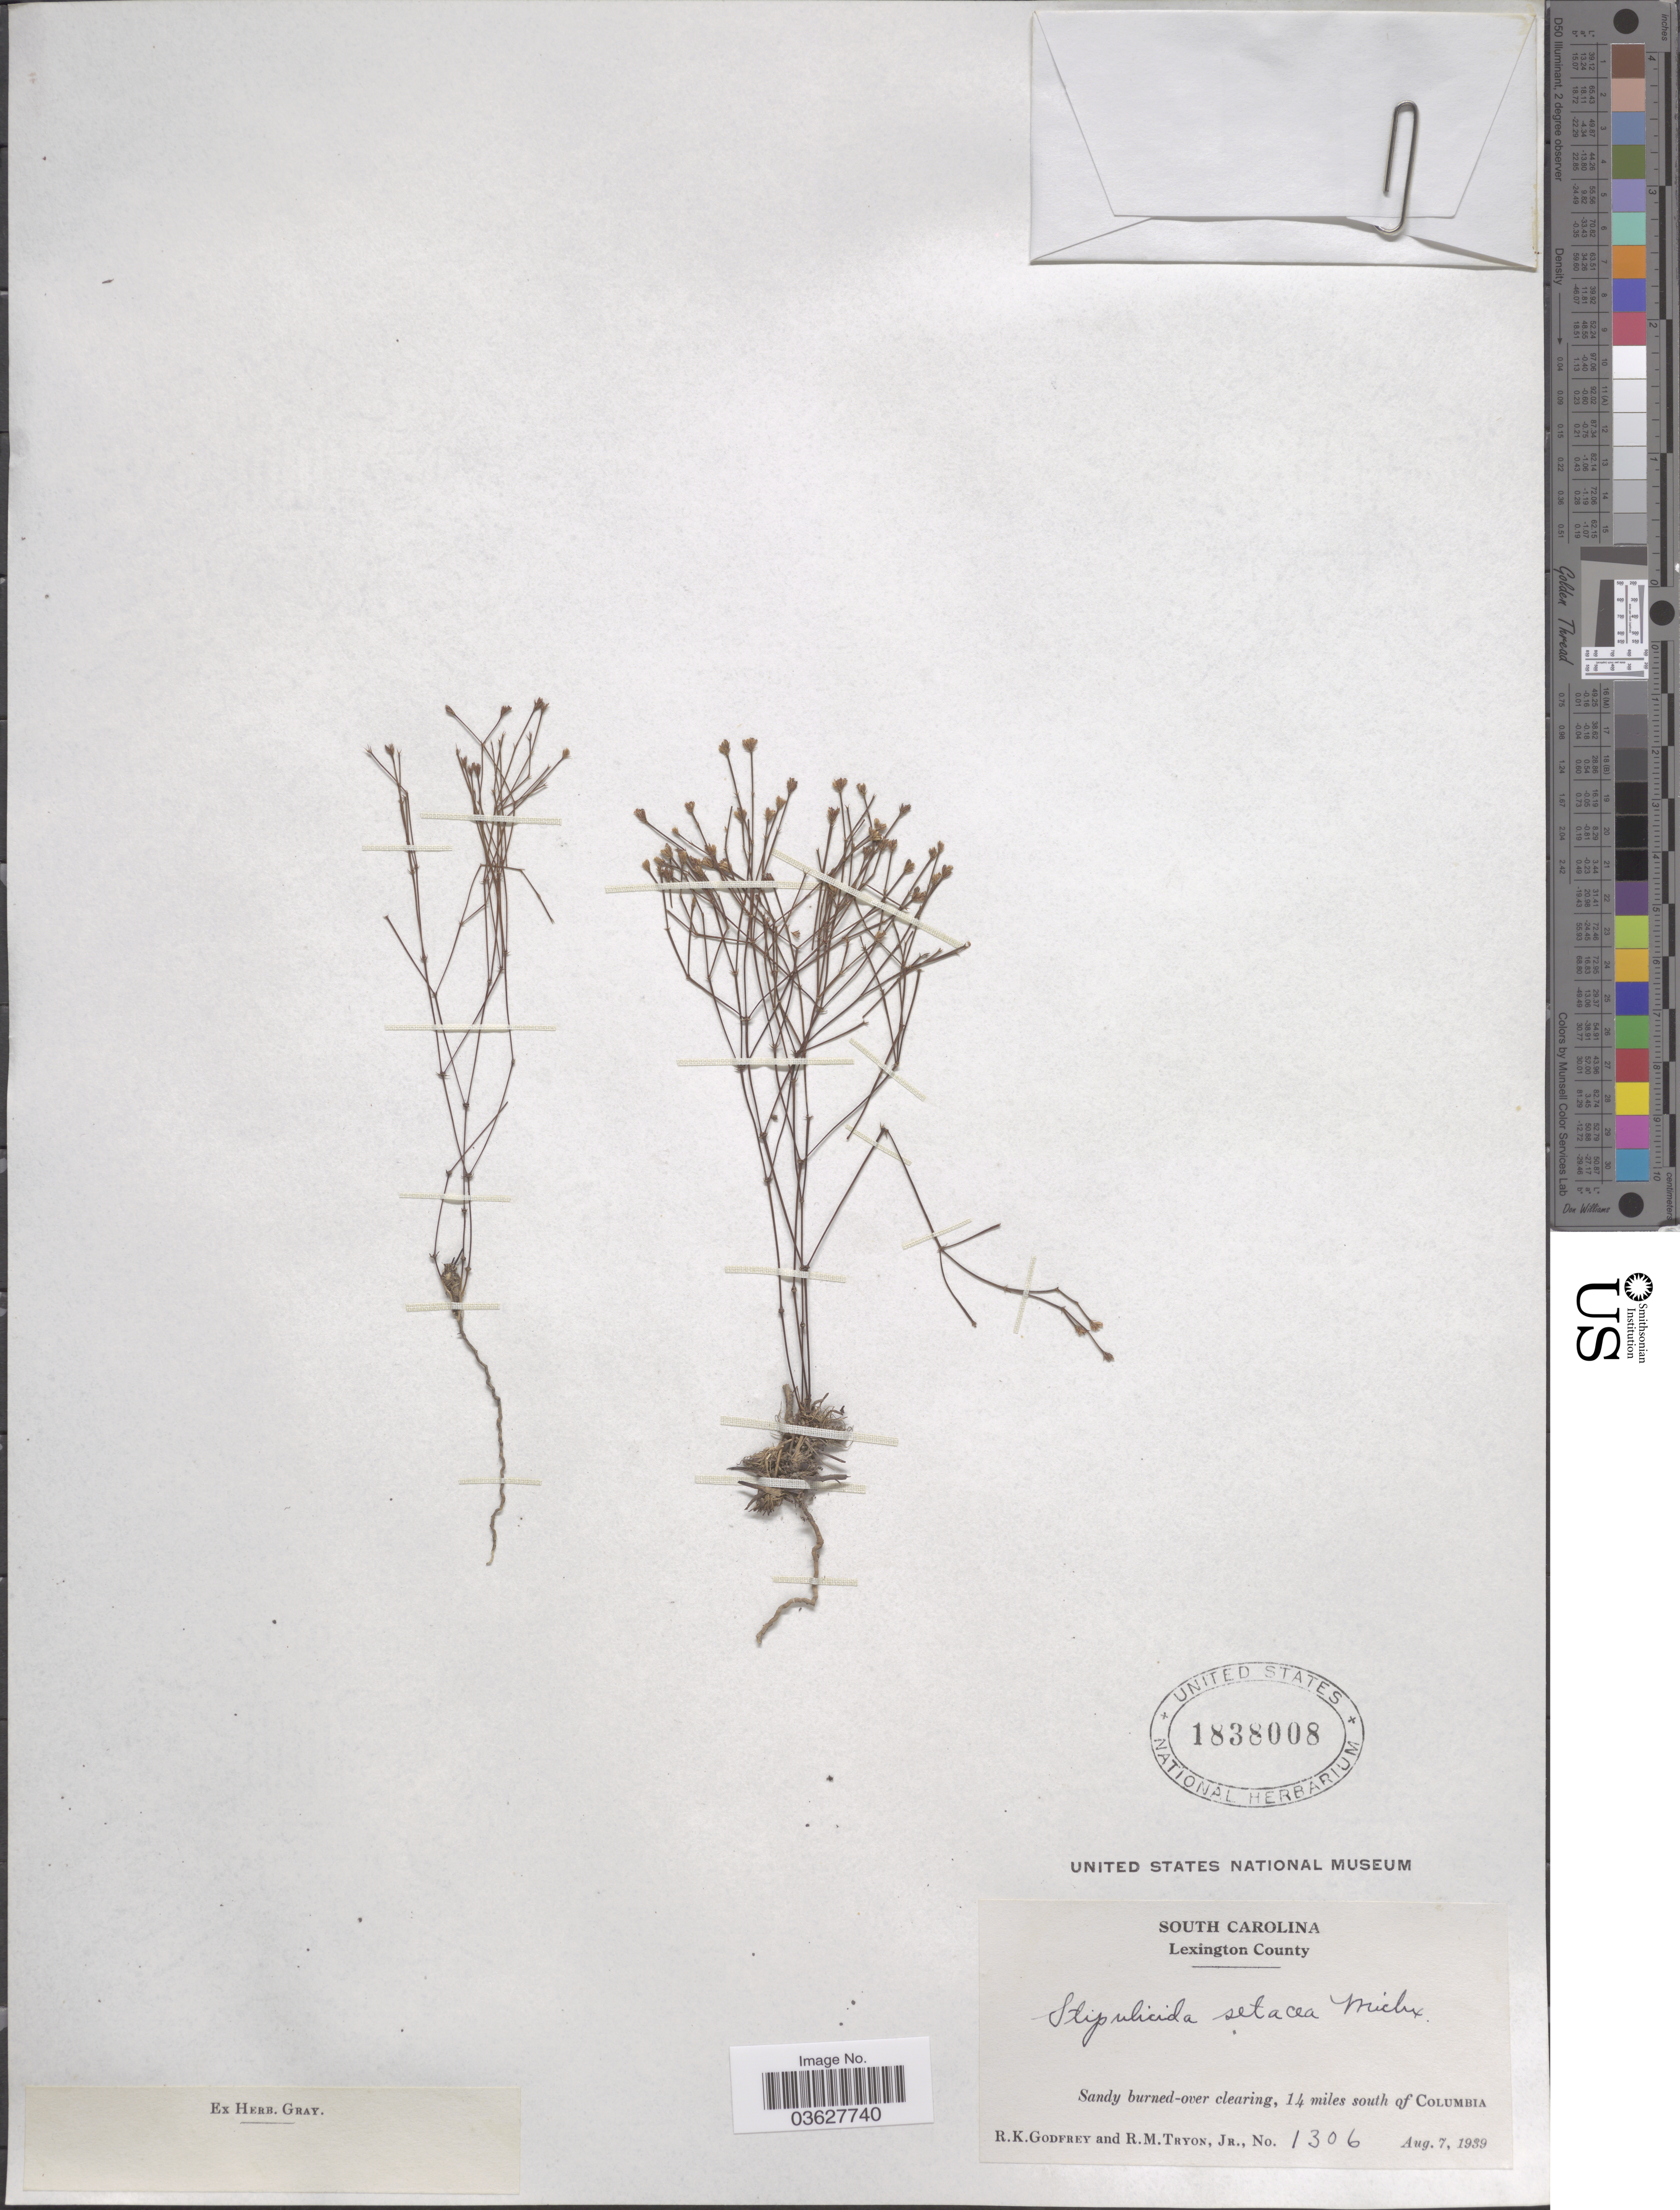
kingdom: Plantae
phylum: Tracheophyta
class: Magnoliopsida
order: Caryophyllales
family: Caryophyllaceae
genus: Stipulicida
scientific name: Stipulicida setacea var. setacea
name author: Michx.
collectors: R. K. Godfrey & R. Tryon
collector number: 1306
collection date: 1939-08-07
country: United States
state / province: South Carolina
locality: Lexington County. 14 miles south of Columbia.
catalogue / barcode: US 1838008